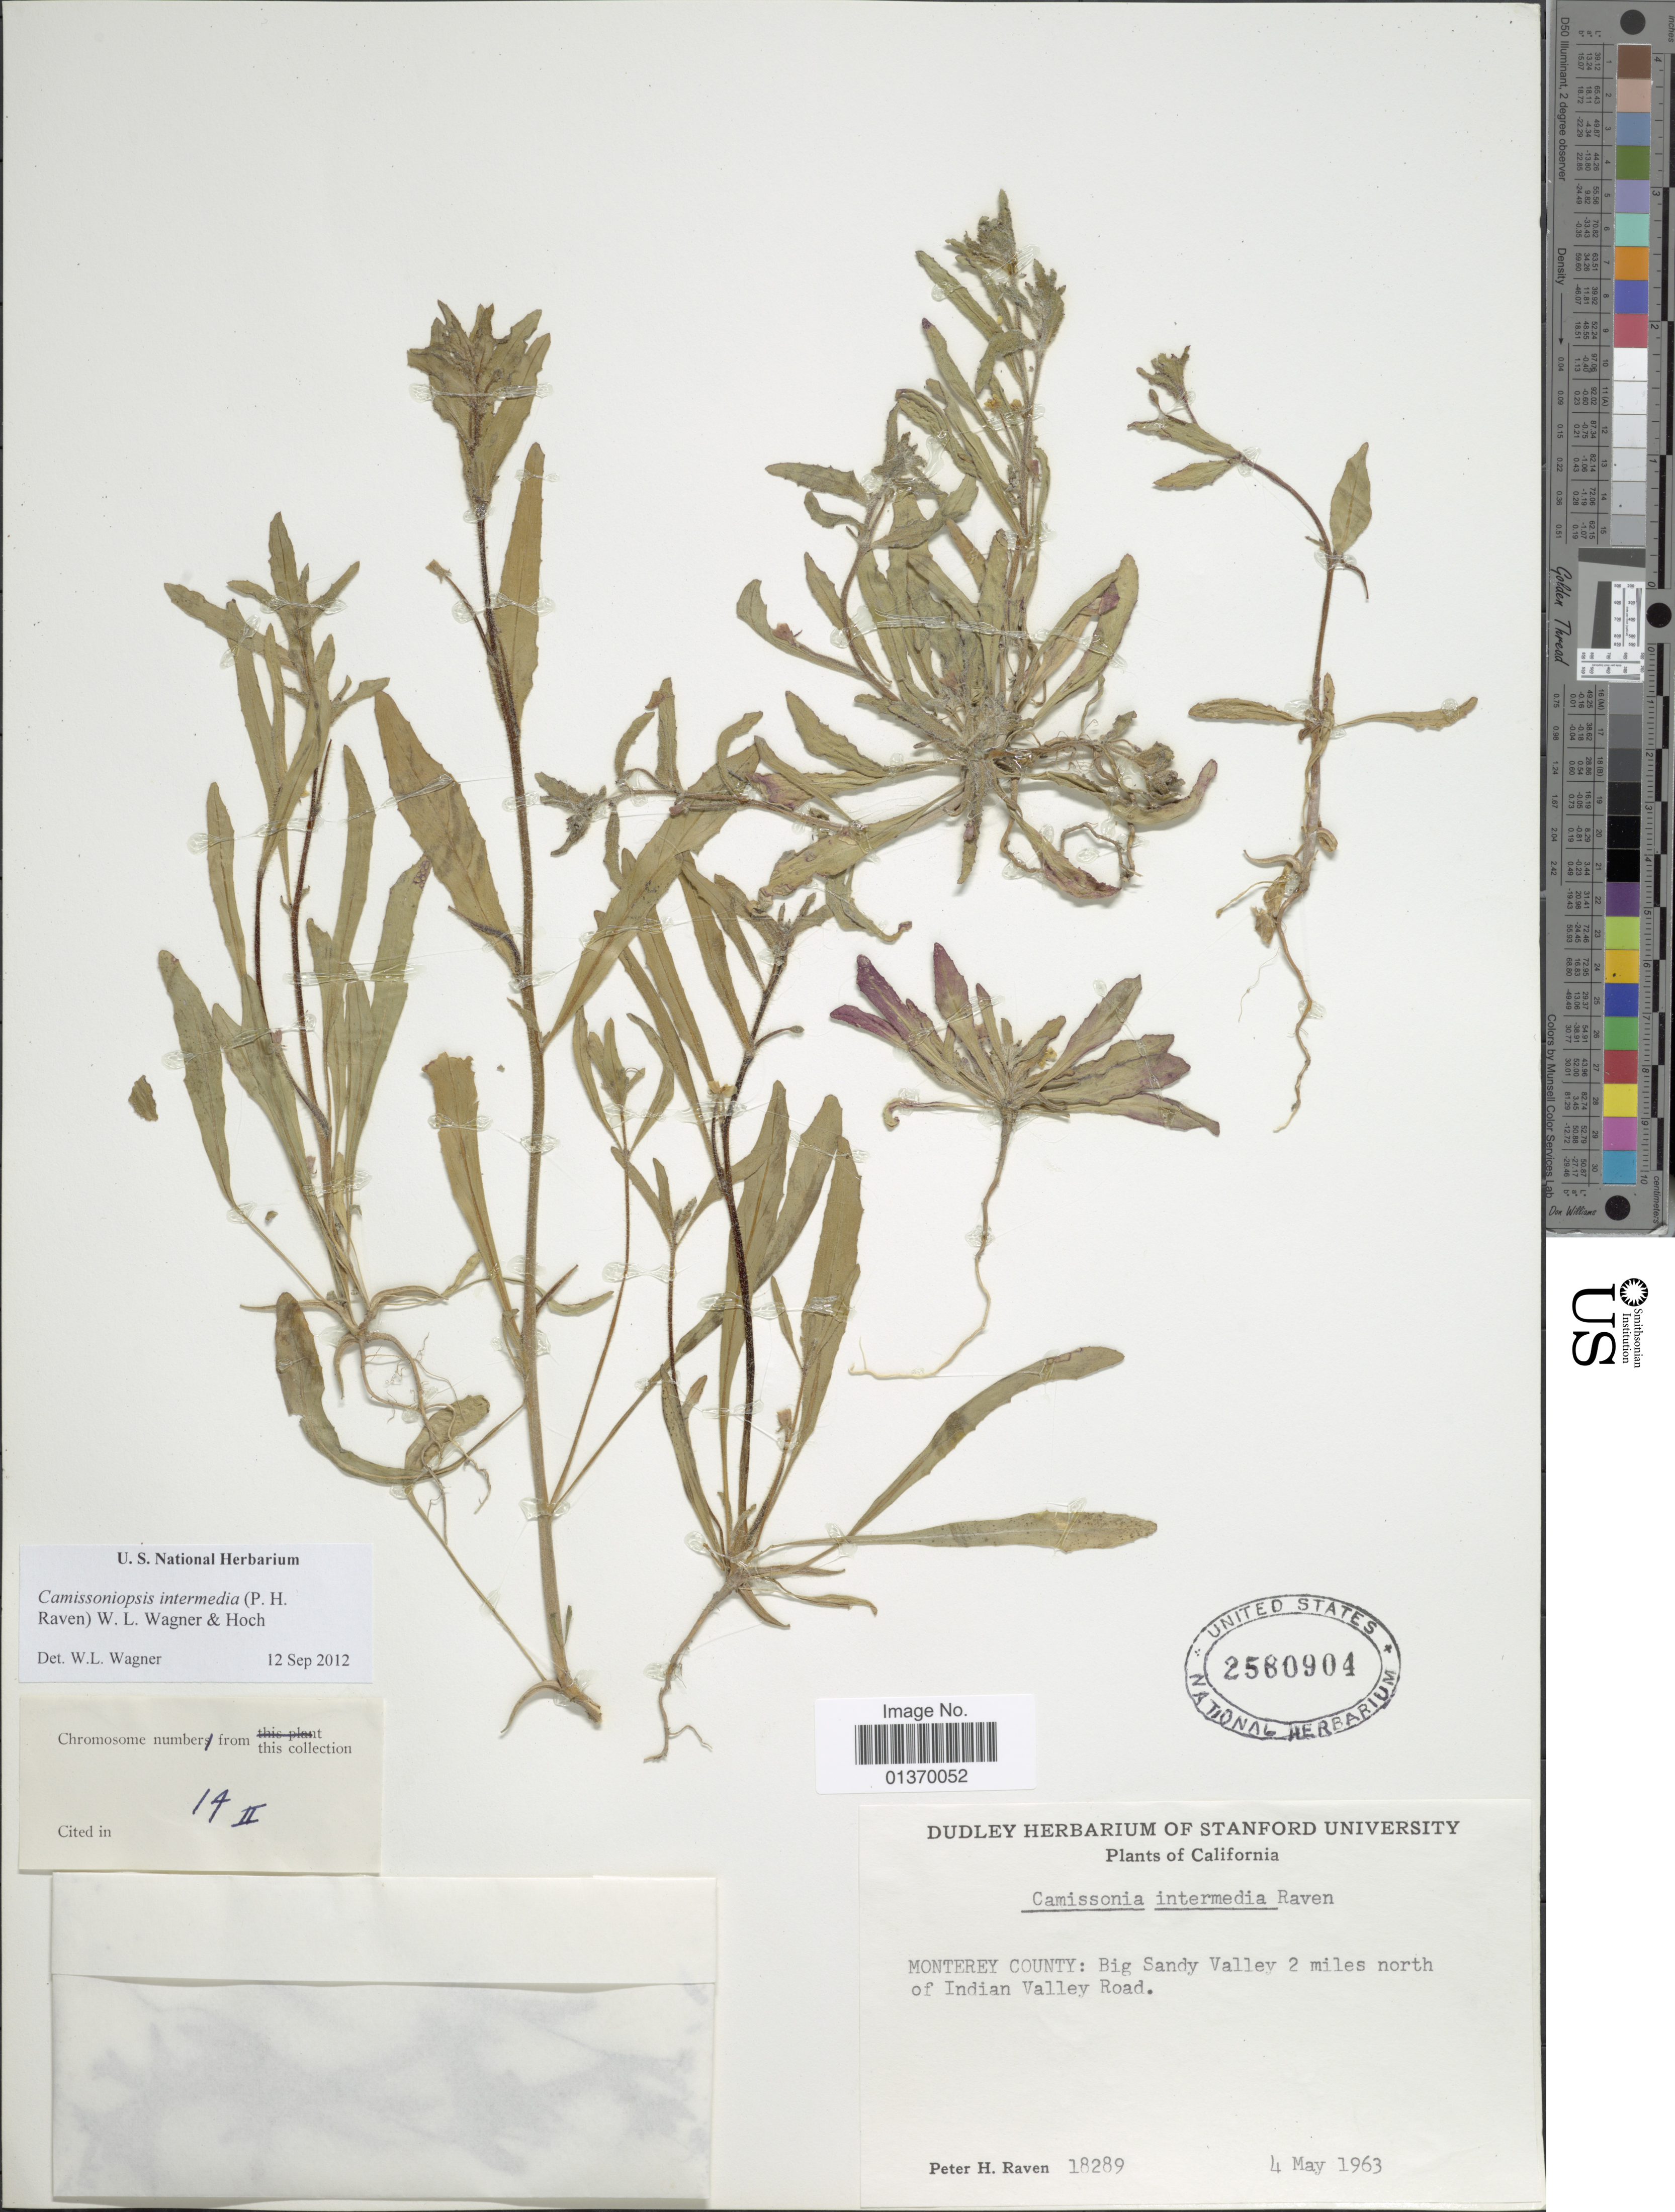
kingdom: Plantae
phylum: Tracheophyta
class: Magnoliopsida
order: Myrtales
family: Onagraceae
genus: Camissoniopsis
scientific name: Camissoniopsis intermedia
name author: (P.H. Raven) W.L. Wagner & Hoch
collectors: P. H. Raven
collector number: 18289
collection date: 1963-05-04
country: United States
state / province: California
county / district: Monterey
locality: Monterey County: Big Sandy Valley 2 miles north of Indian Valley Road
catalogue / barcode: US 2580904